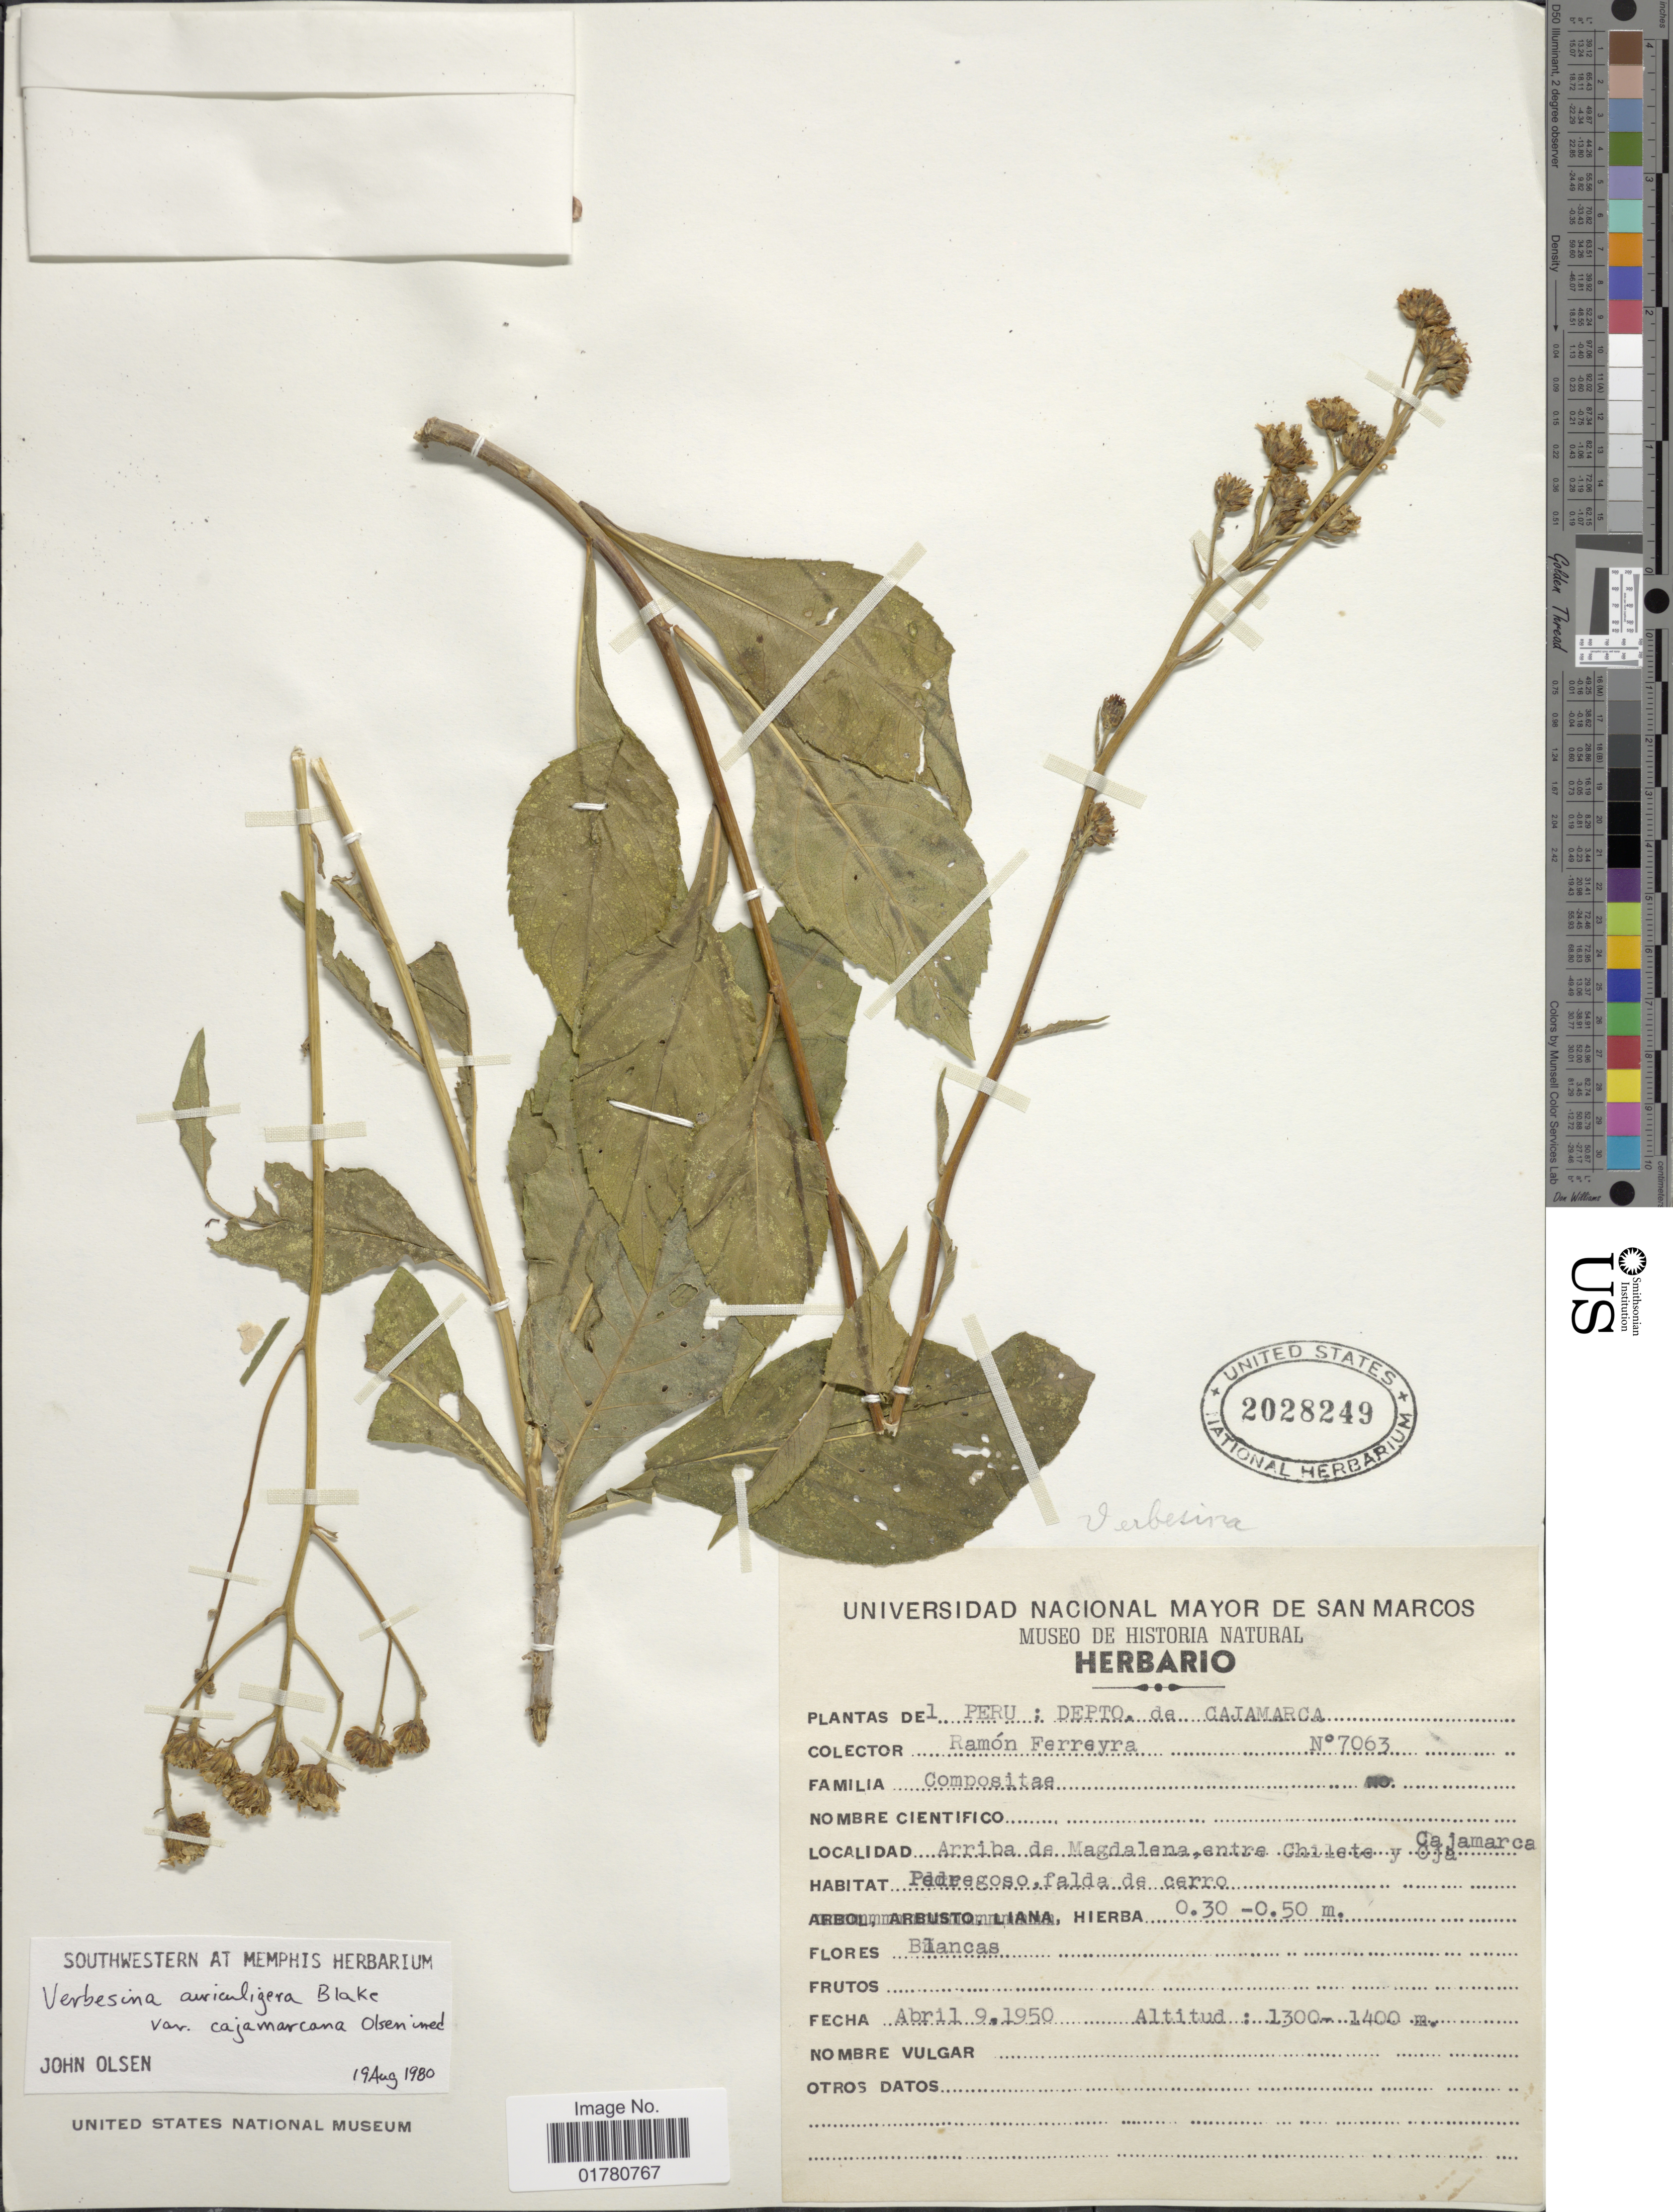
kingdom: Plantae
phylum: Tracheophyta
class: Magnoliopsida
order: Asterales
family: Asteraceae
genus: Verbesina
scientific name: Verbesina eggersii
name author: Hieron.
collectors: R. A. Ferreyra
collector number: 7063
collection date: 1950-04-09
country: Peru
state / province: Cajamarca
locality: Depto de Cajamarca, Arriba de Magdalena, entre Chilere y Cajamarca, Pedrogoso, faldas de cerro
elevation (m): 1300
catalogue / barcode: US 2028249